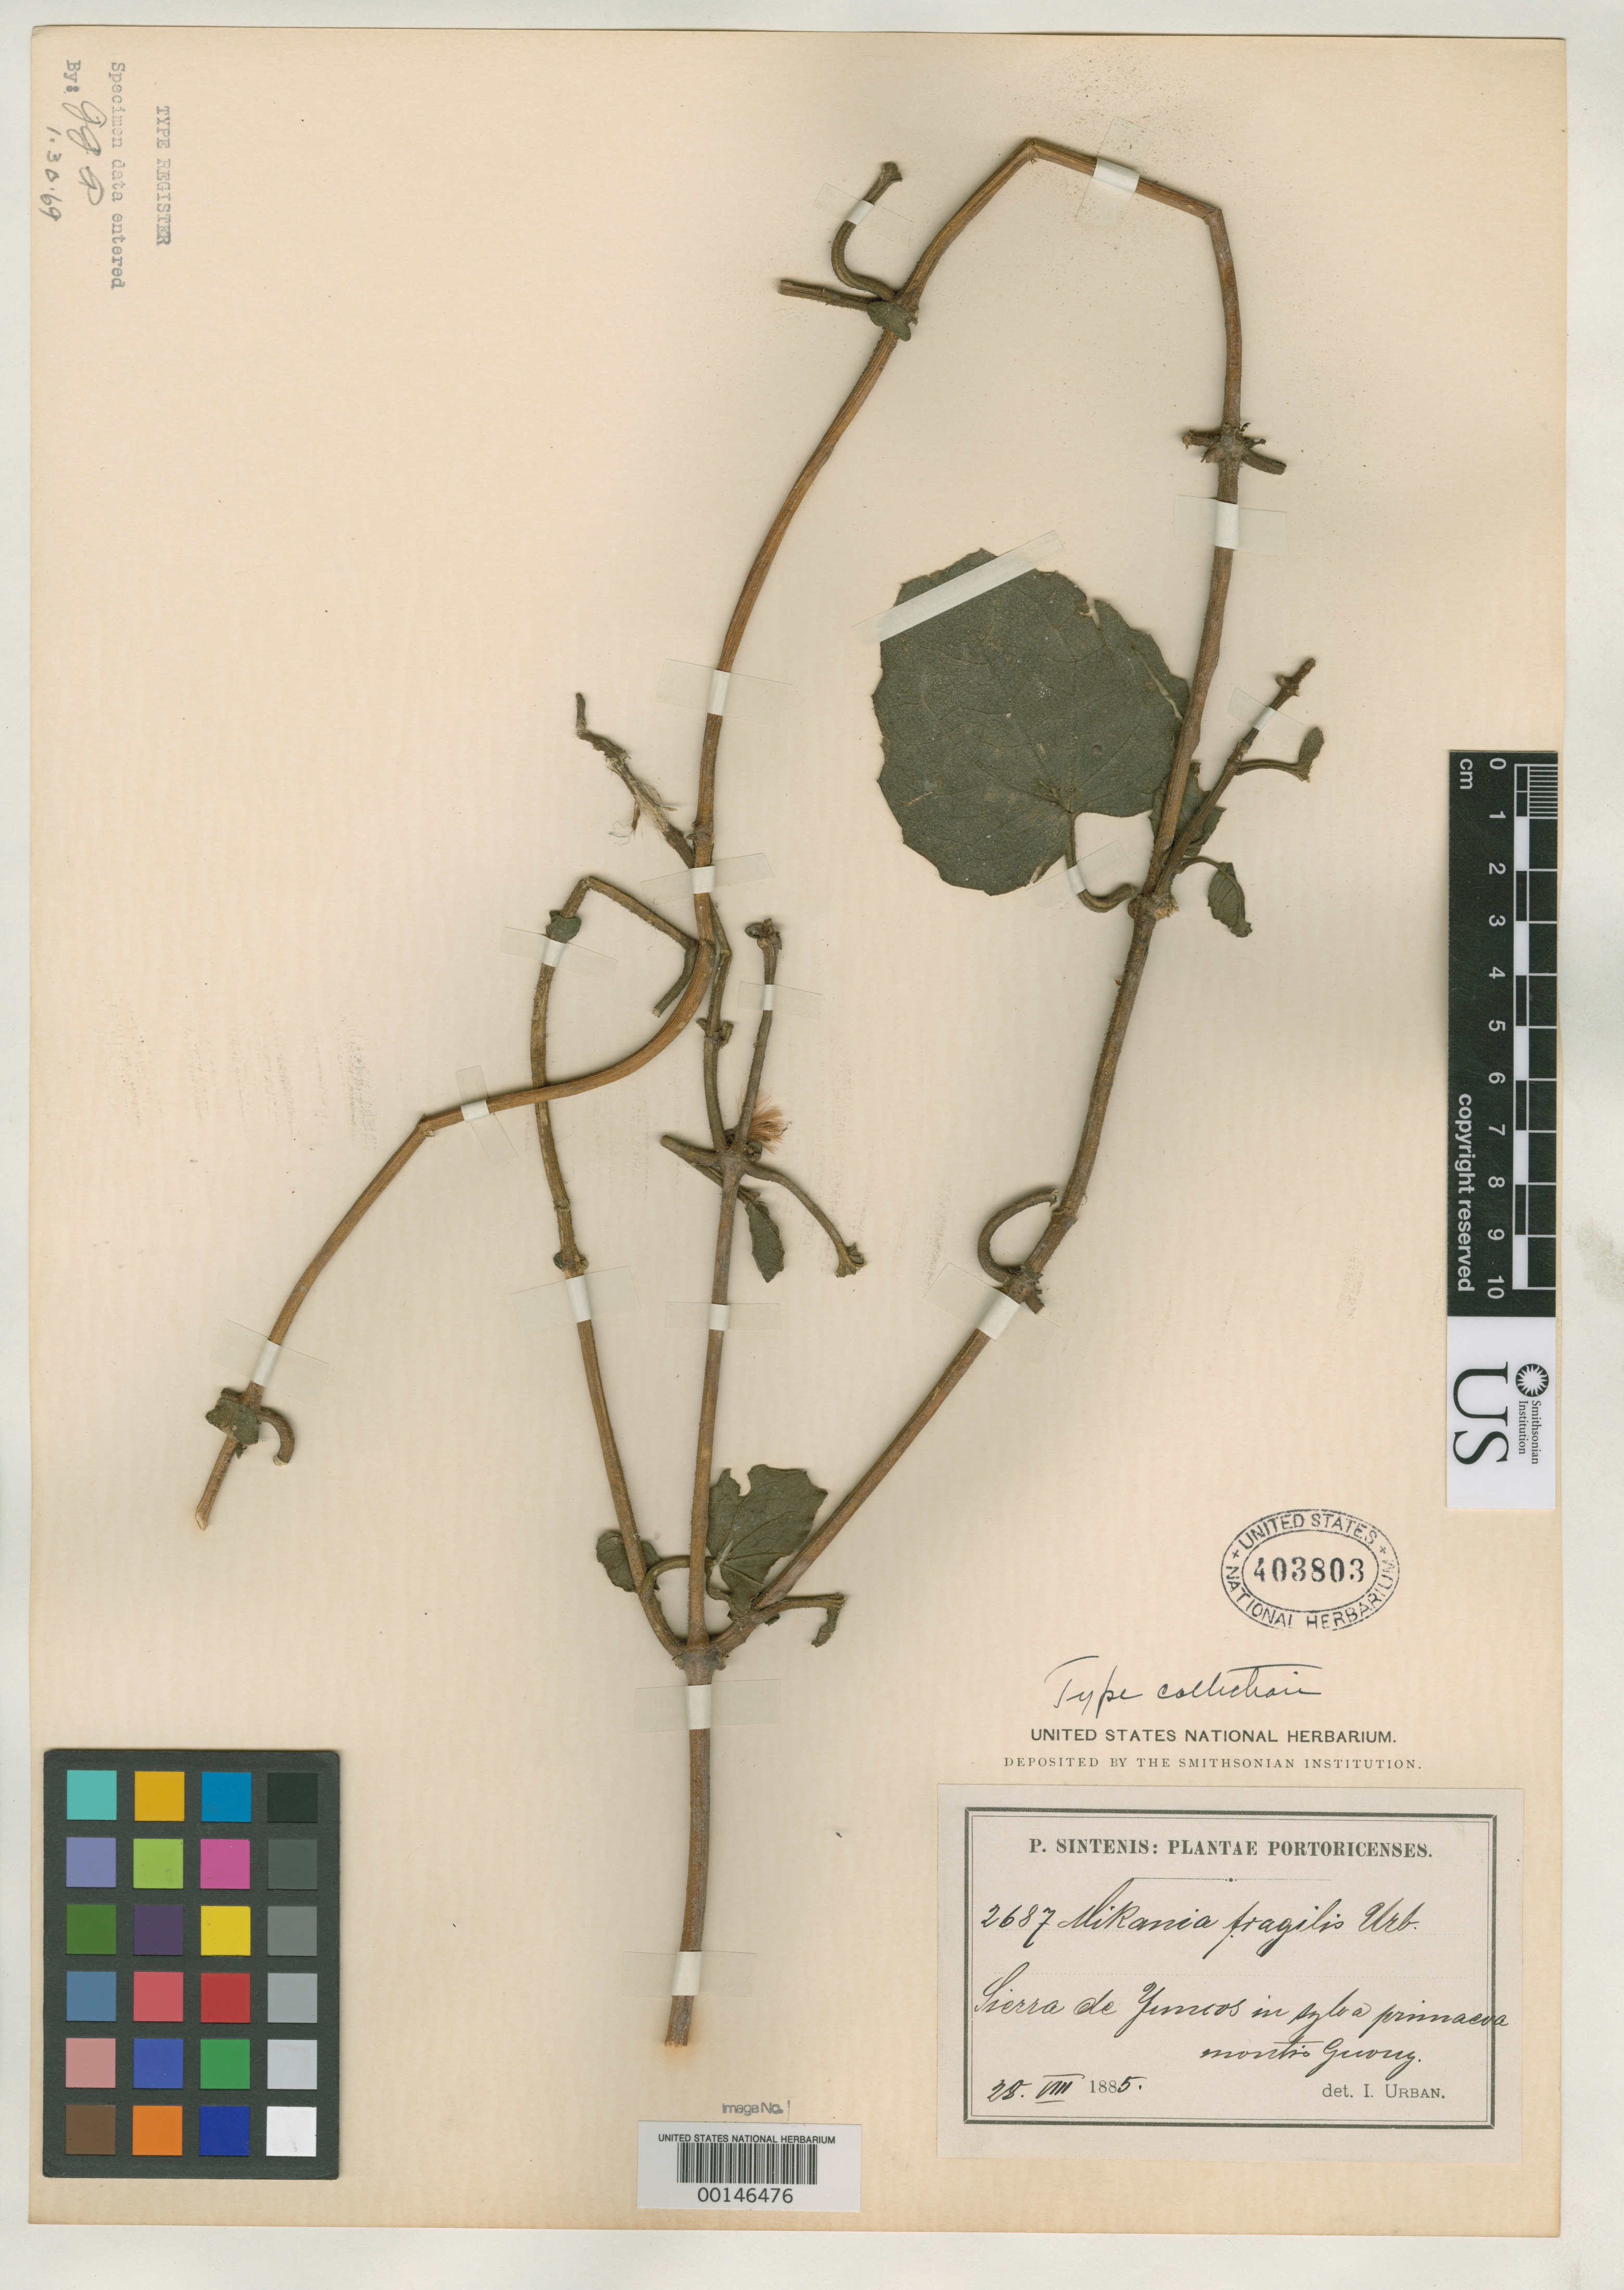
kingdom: Plantae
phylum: Tracheophyta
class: Magnoliopsida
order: Asterales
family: Asteraceae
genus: Mikania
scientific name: Mikania fragilis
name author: Urb.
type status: Syntype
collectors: P. Sintenis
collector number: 2687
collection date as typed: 28 Aug 1885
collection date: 1885-08-28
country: Puerto Rico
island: Greater Antilles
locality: Sierra de Juncos, Mount Guvuy.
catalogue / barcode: US 403803